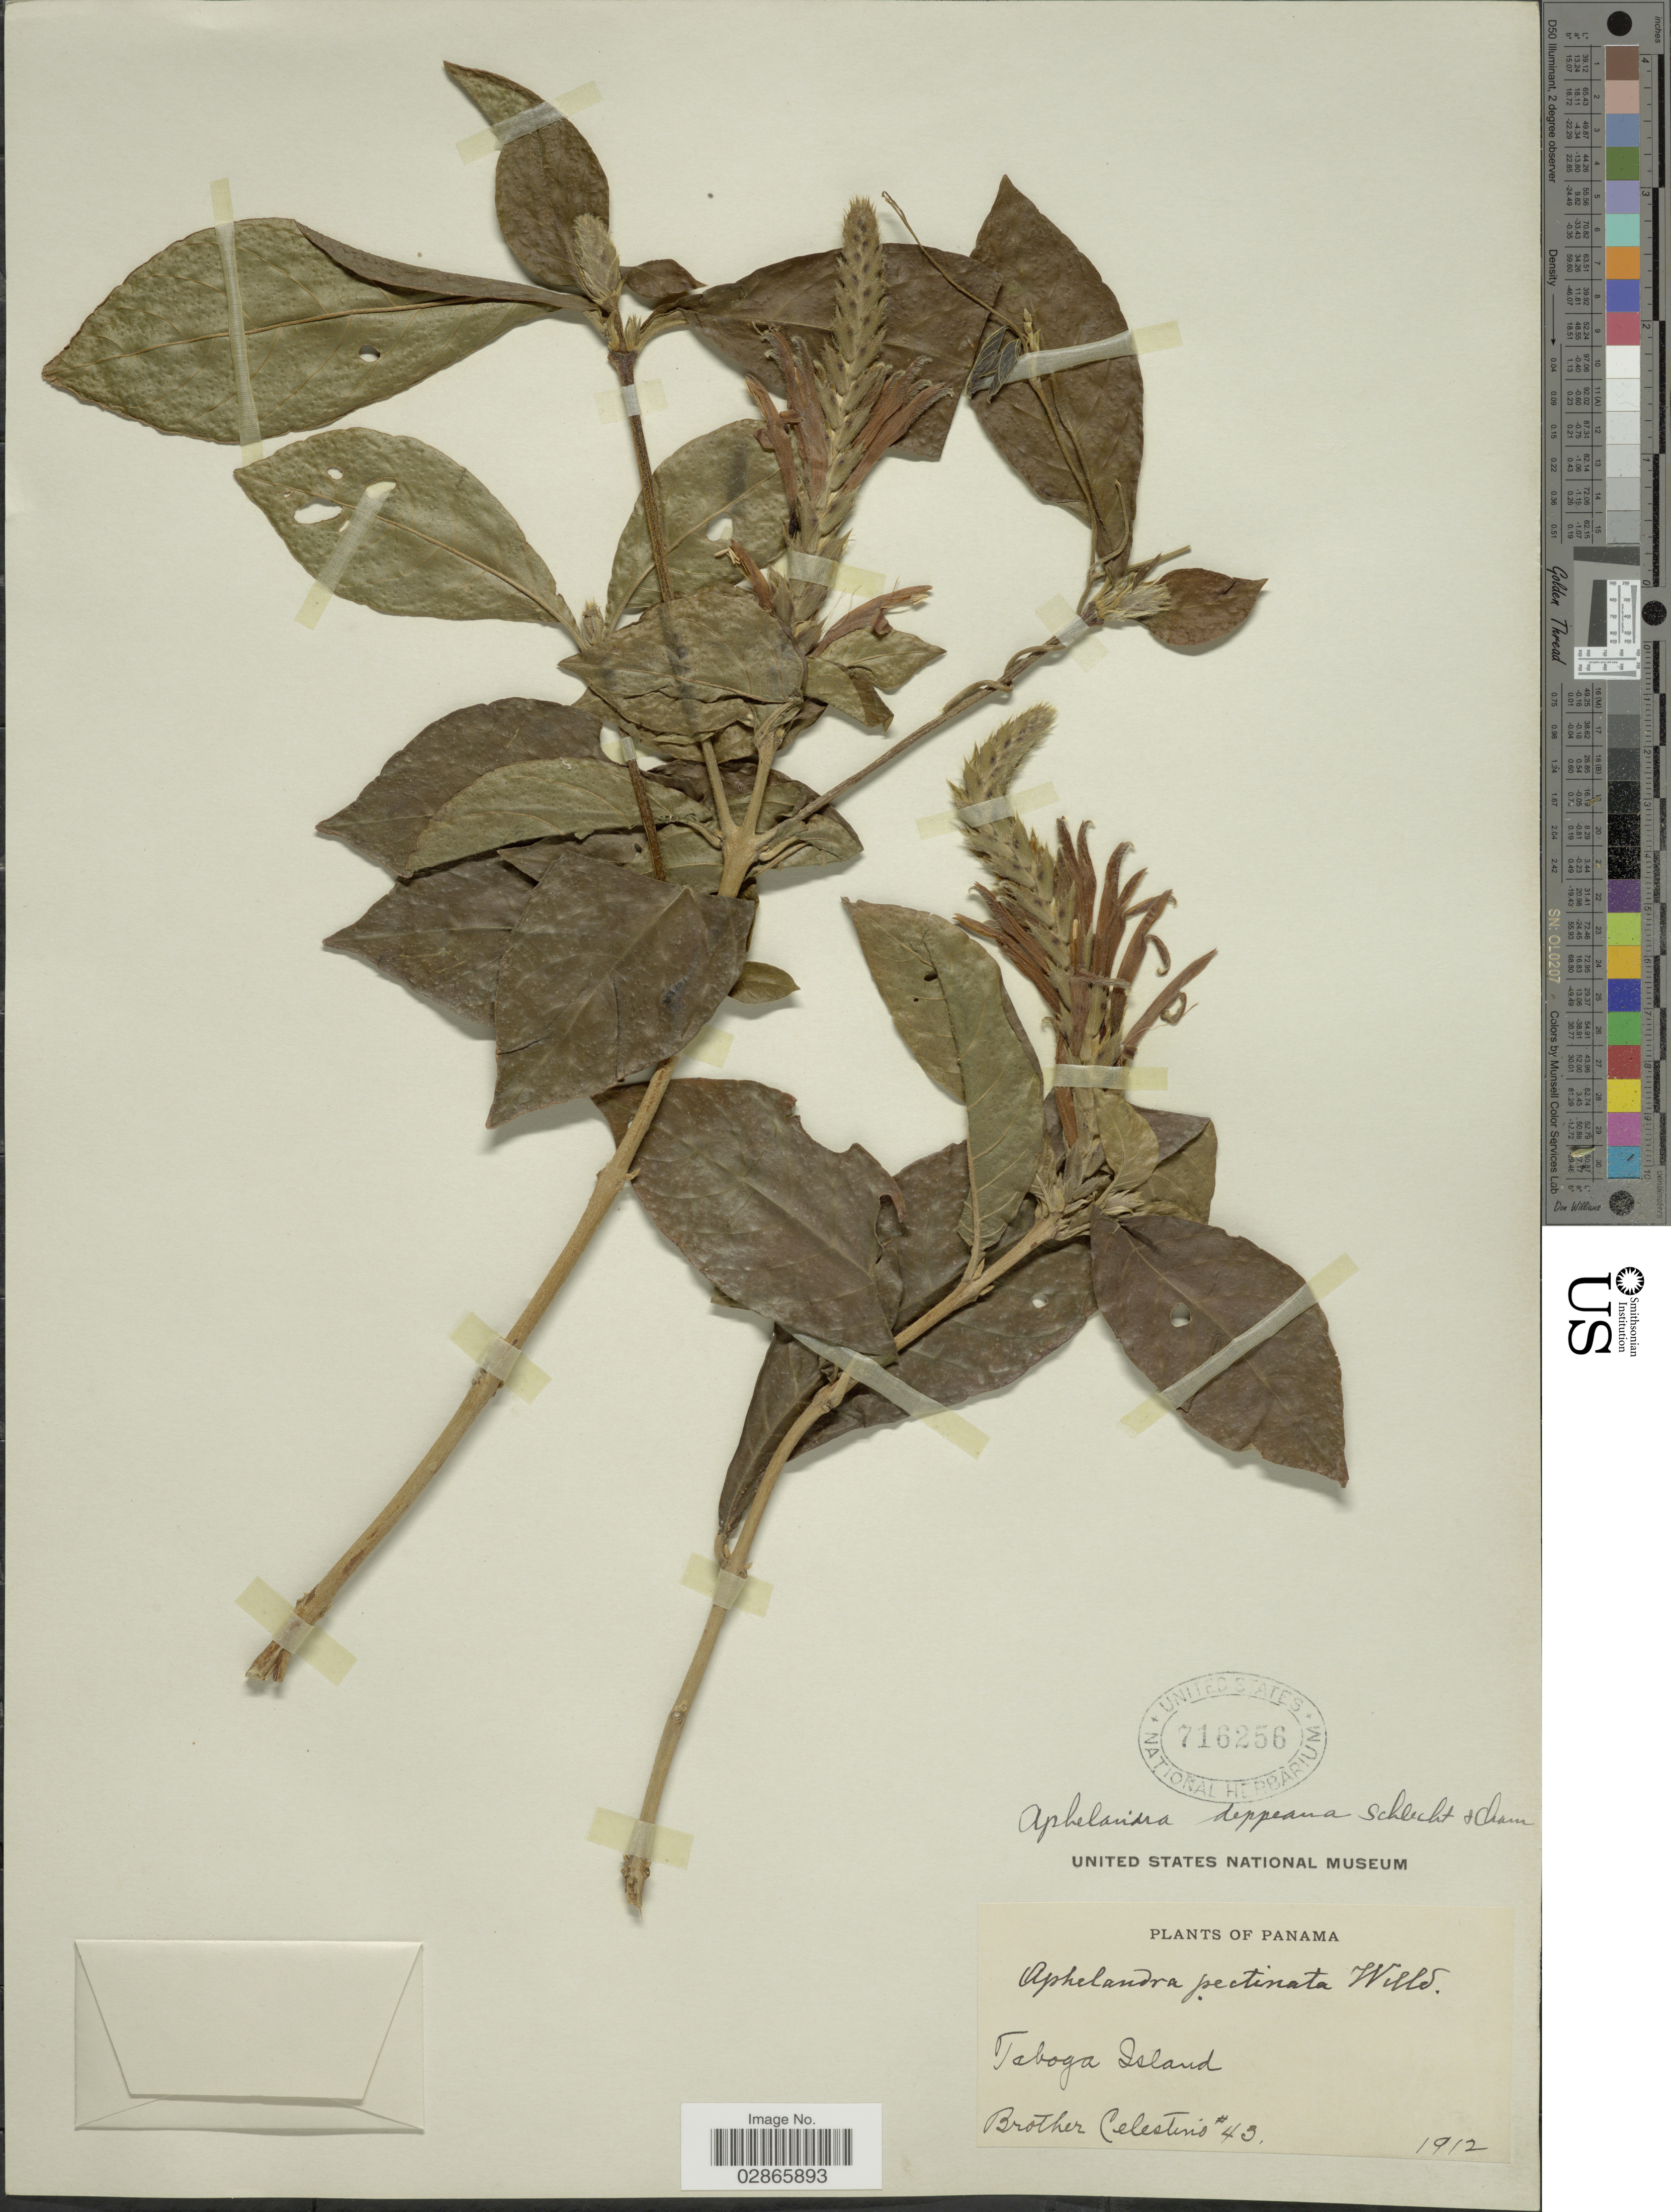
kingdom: Plantae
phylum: Tracheophyta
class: Magnoliopsida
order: Lamiales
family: Acanthaceae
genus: Aphelandra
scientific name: Aphelandra deppeana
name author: Schltdl. & Cham.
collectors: B. Celestino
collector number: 43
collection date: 1912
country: Panama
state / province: Panamá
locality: Taboga Island.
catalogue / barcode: US 716256